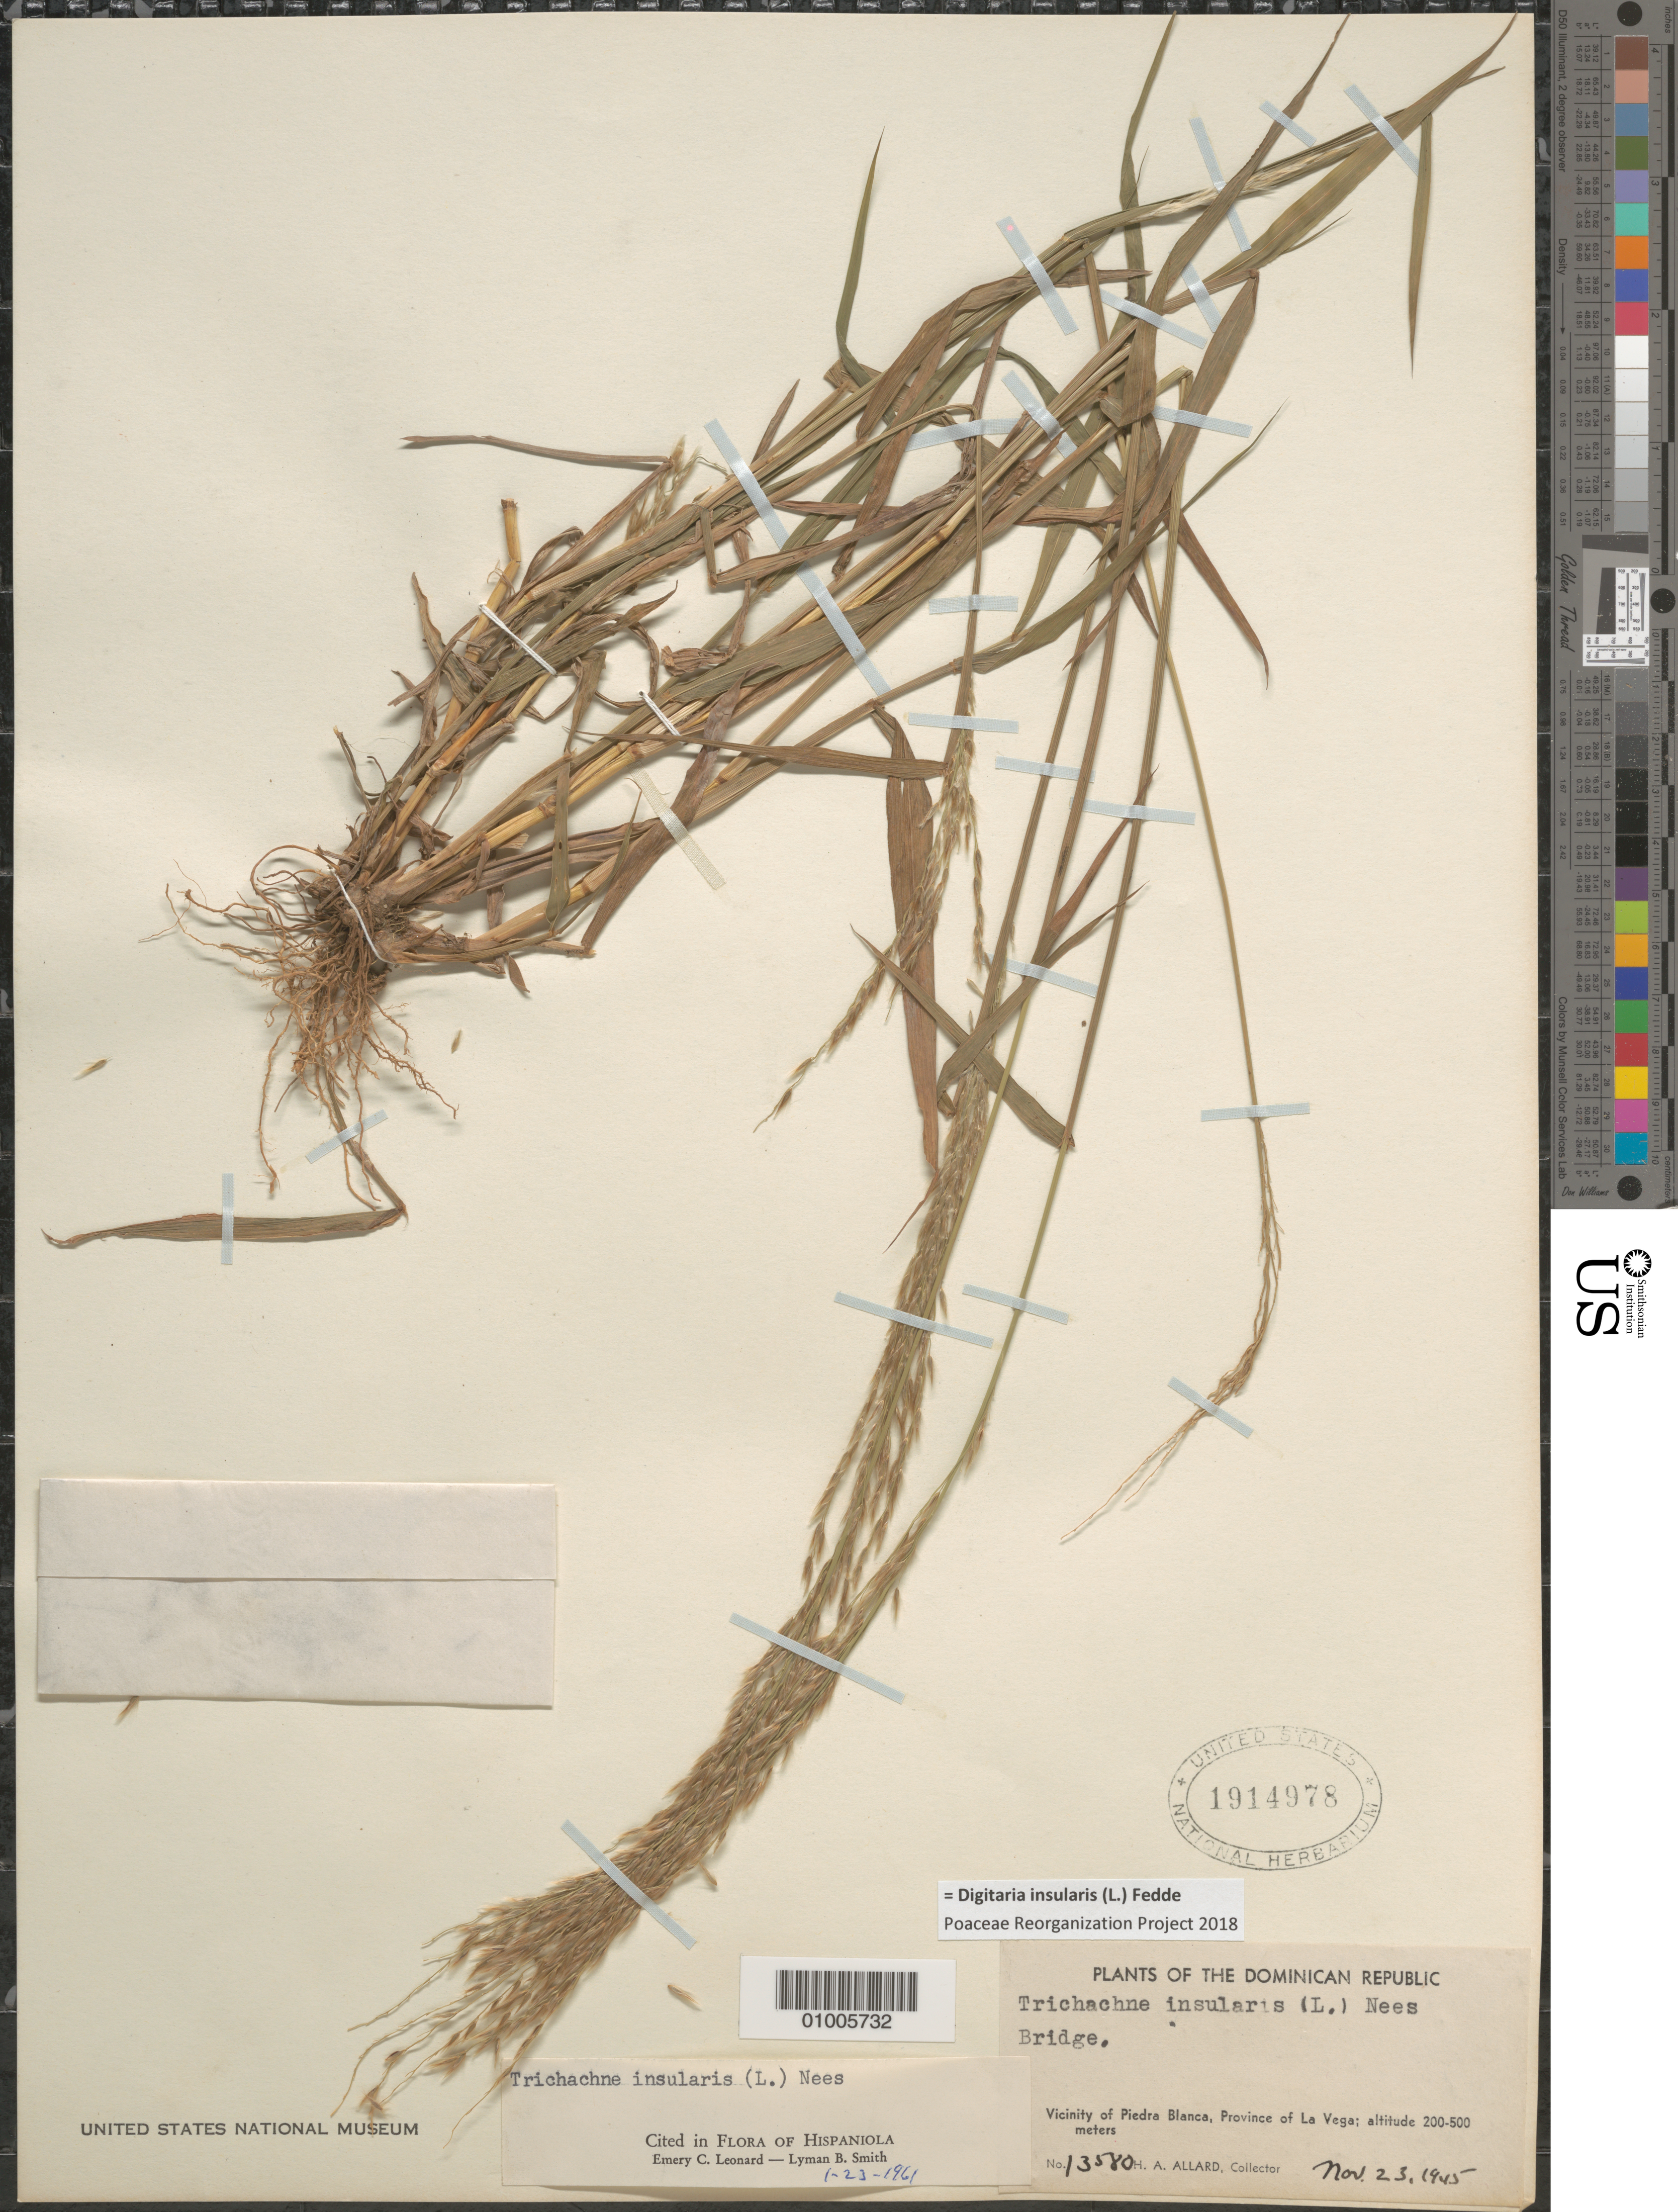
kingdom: Plantae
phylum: Tracheophyta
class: Liliopsida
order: Poales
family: Poaceae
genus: Digitaria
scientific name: Digitaria insularis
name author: (L.) Mez ex Ekman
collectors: H. A. Allard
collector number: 13580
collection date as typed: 23 Nov 1945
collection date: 1945-11-23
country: Dominican Republic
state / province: La Vega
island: Hispaniola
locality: Vicinity of La piedra Banca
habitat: on bridge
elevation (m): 200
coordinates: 0 N, 0 E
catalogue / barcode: US 1914978